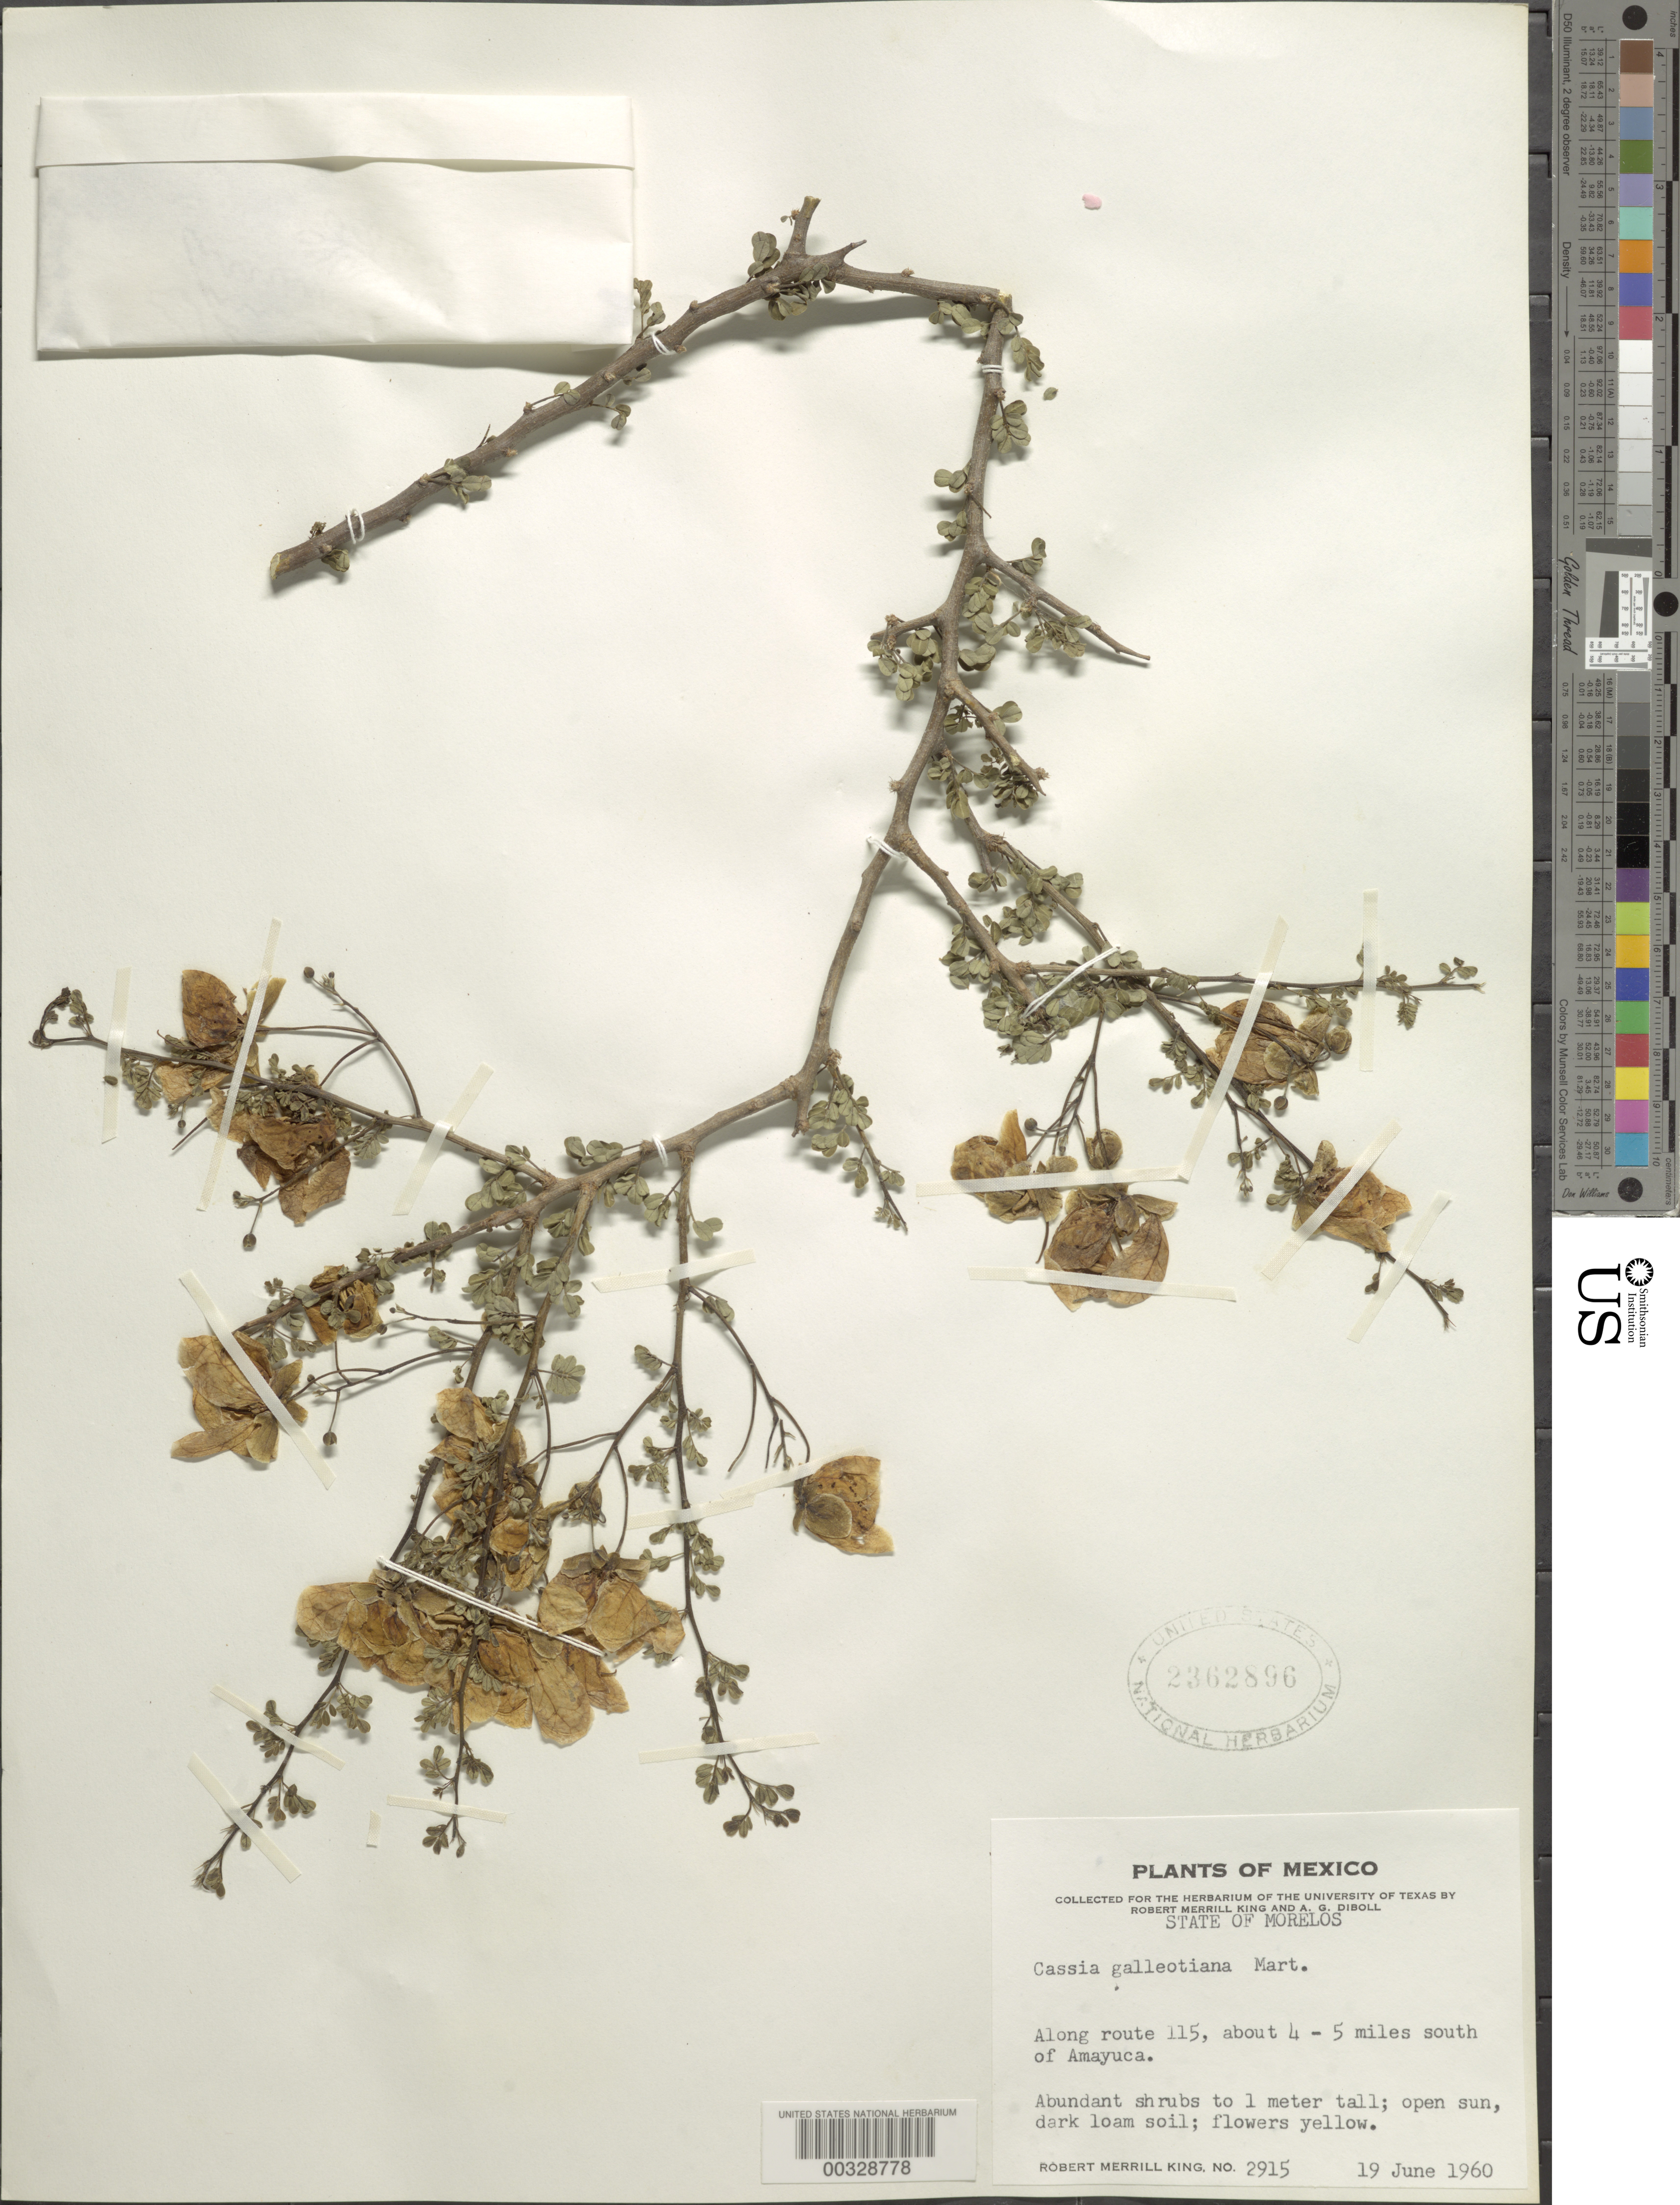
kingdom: Plantae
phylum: Tracheophyta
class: Magnoliopsida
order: Fabales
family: Fabaceae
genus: Senna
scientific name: Senna galeottiana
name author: (M. Martens) H.S. Irwin & Barneby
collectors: R. M. King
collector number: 2915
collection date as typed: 19 Jun 1960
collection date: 1960-06-19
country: Mexico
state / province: Morelos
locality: Along route 115, about 4-5 mi S of Amayuca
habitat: Open sun, dark loam soil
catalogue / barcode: US 2362896